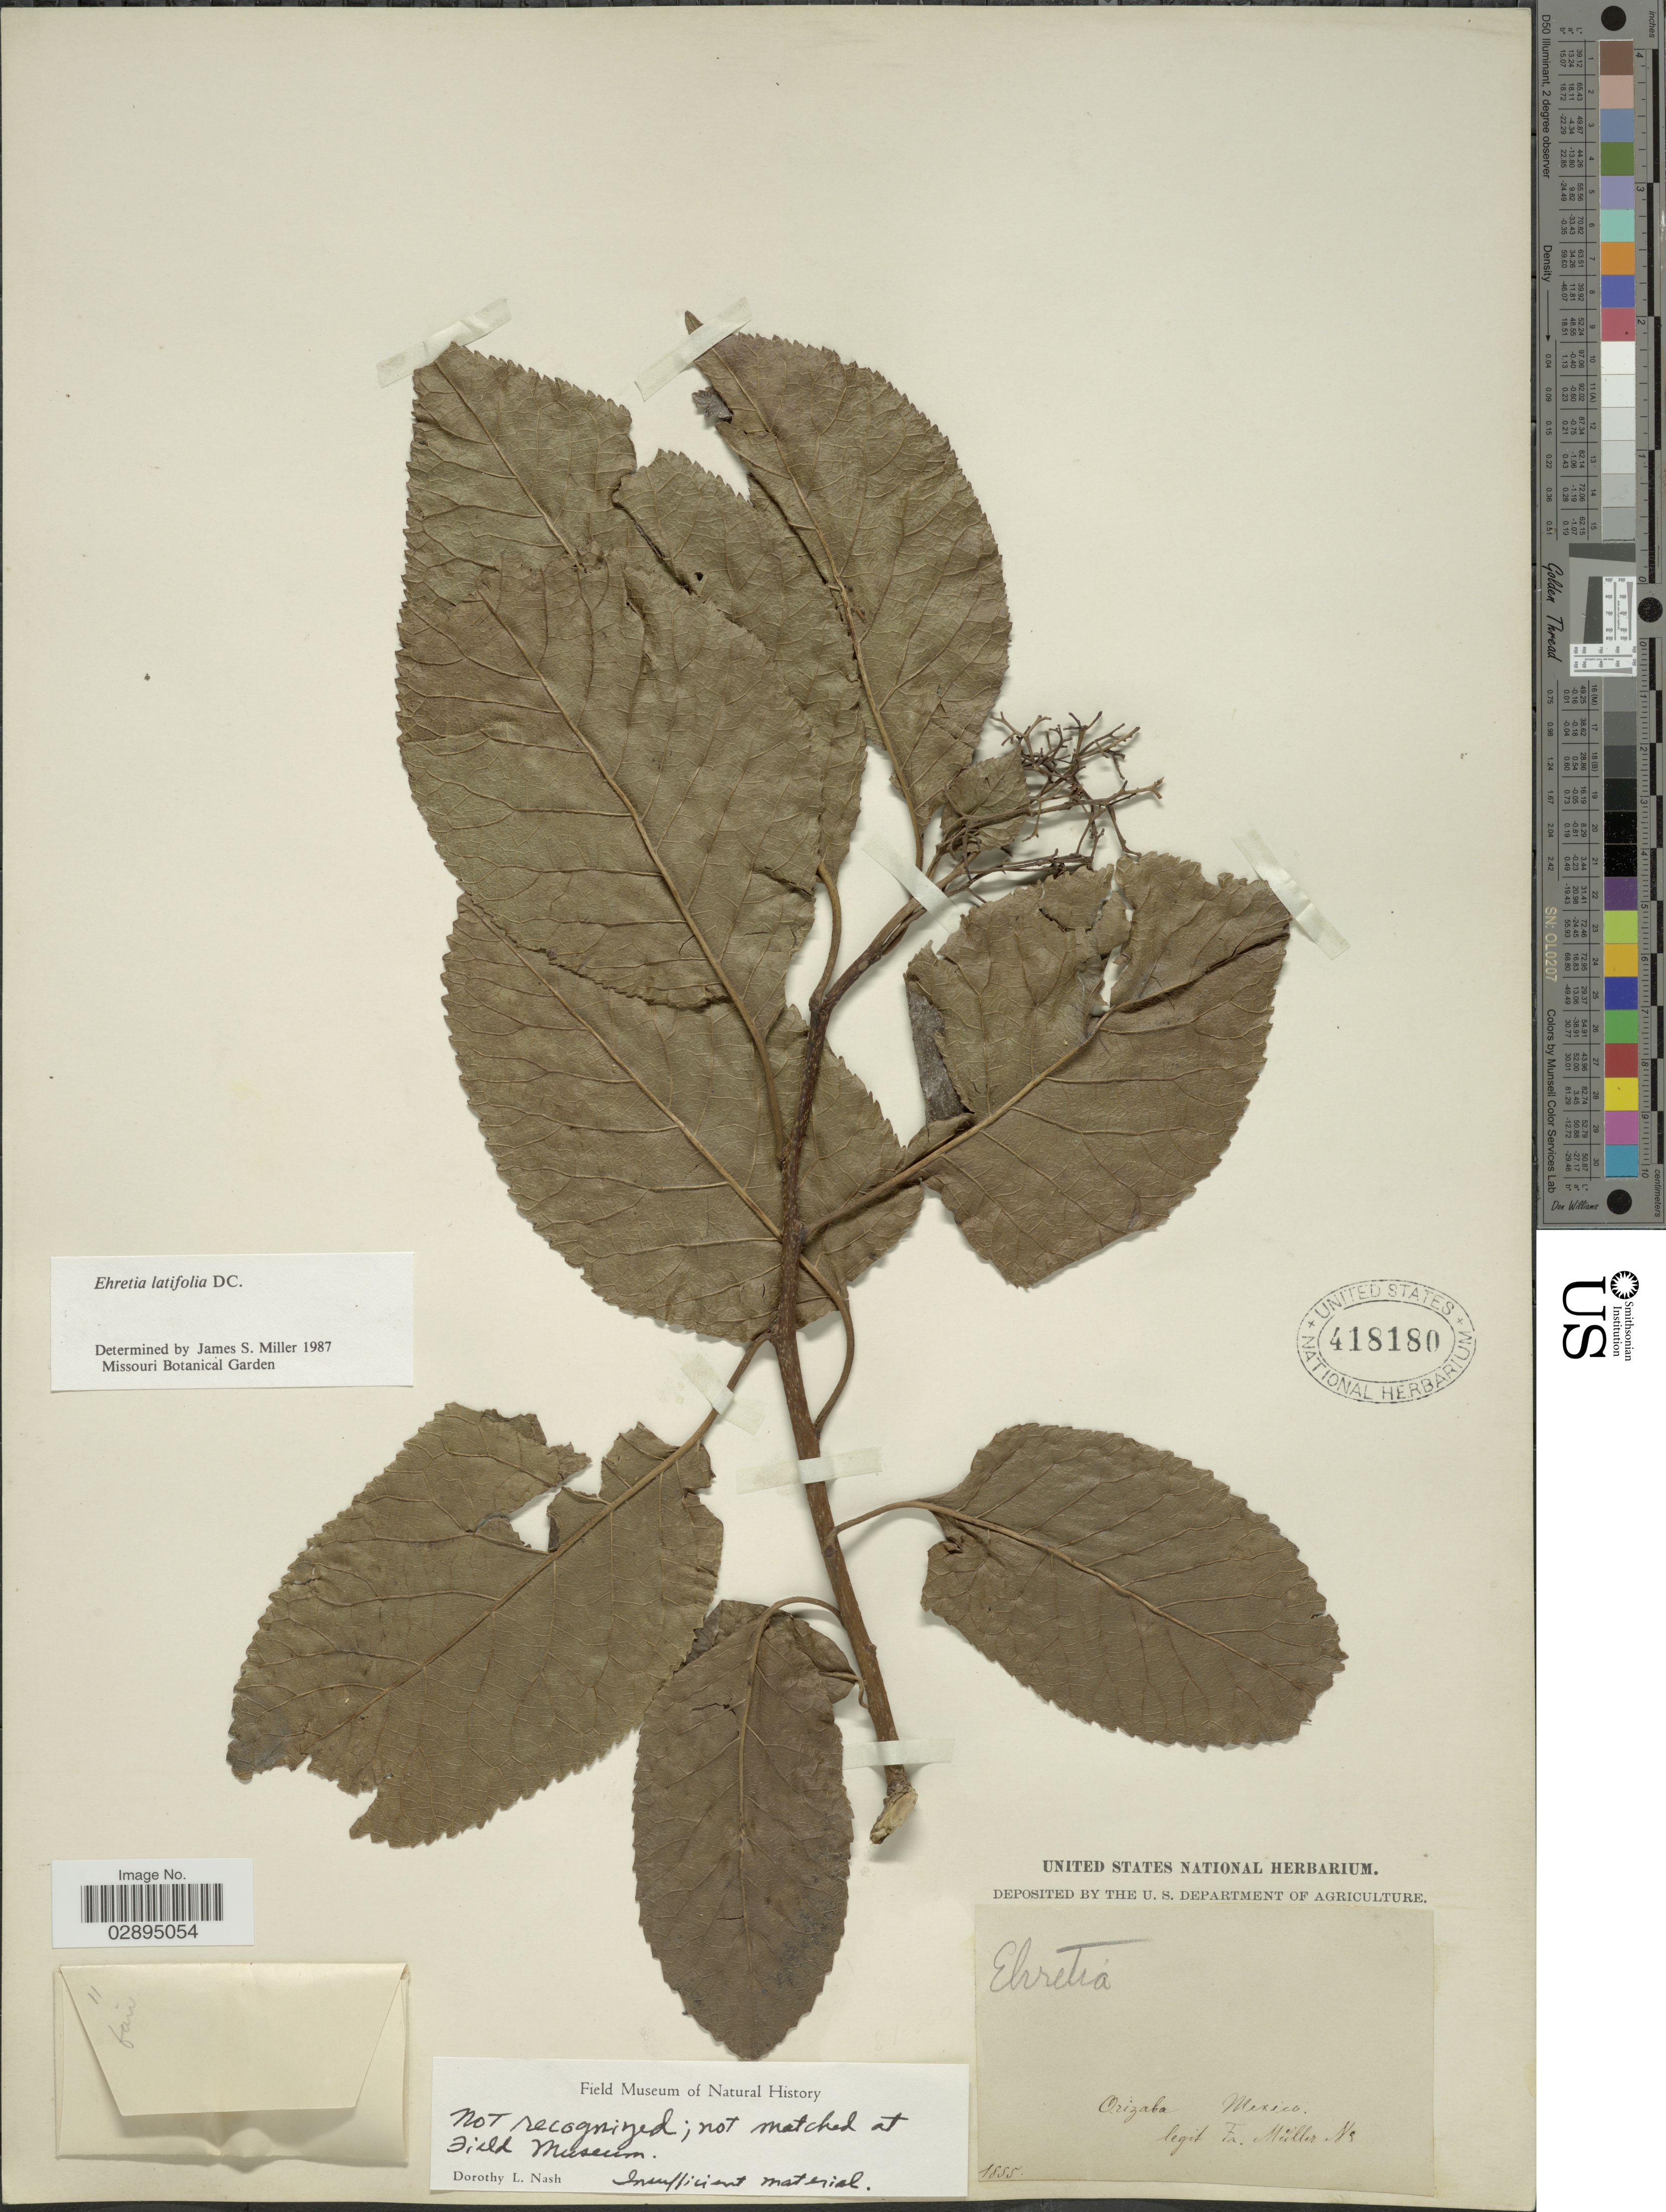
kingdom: Plantae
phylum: Tracheophyta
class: Magnoliopsida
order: Boraginales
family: Ehretiaceae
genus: Ehretia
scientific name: Ehretia latifolia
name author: DC.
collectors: F. Miller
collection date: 1855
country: Mexico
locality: Orizaba.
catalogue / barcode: US 418180